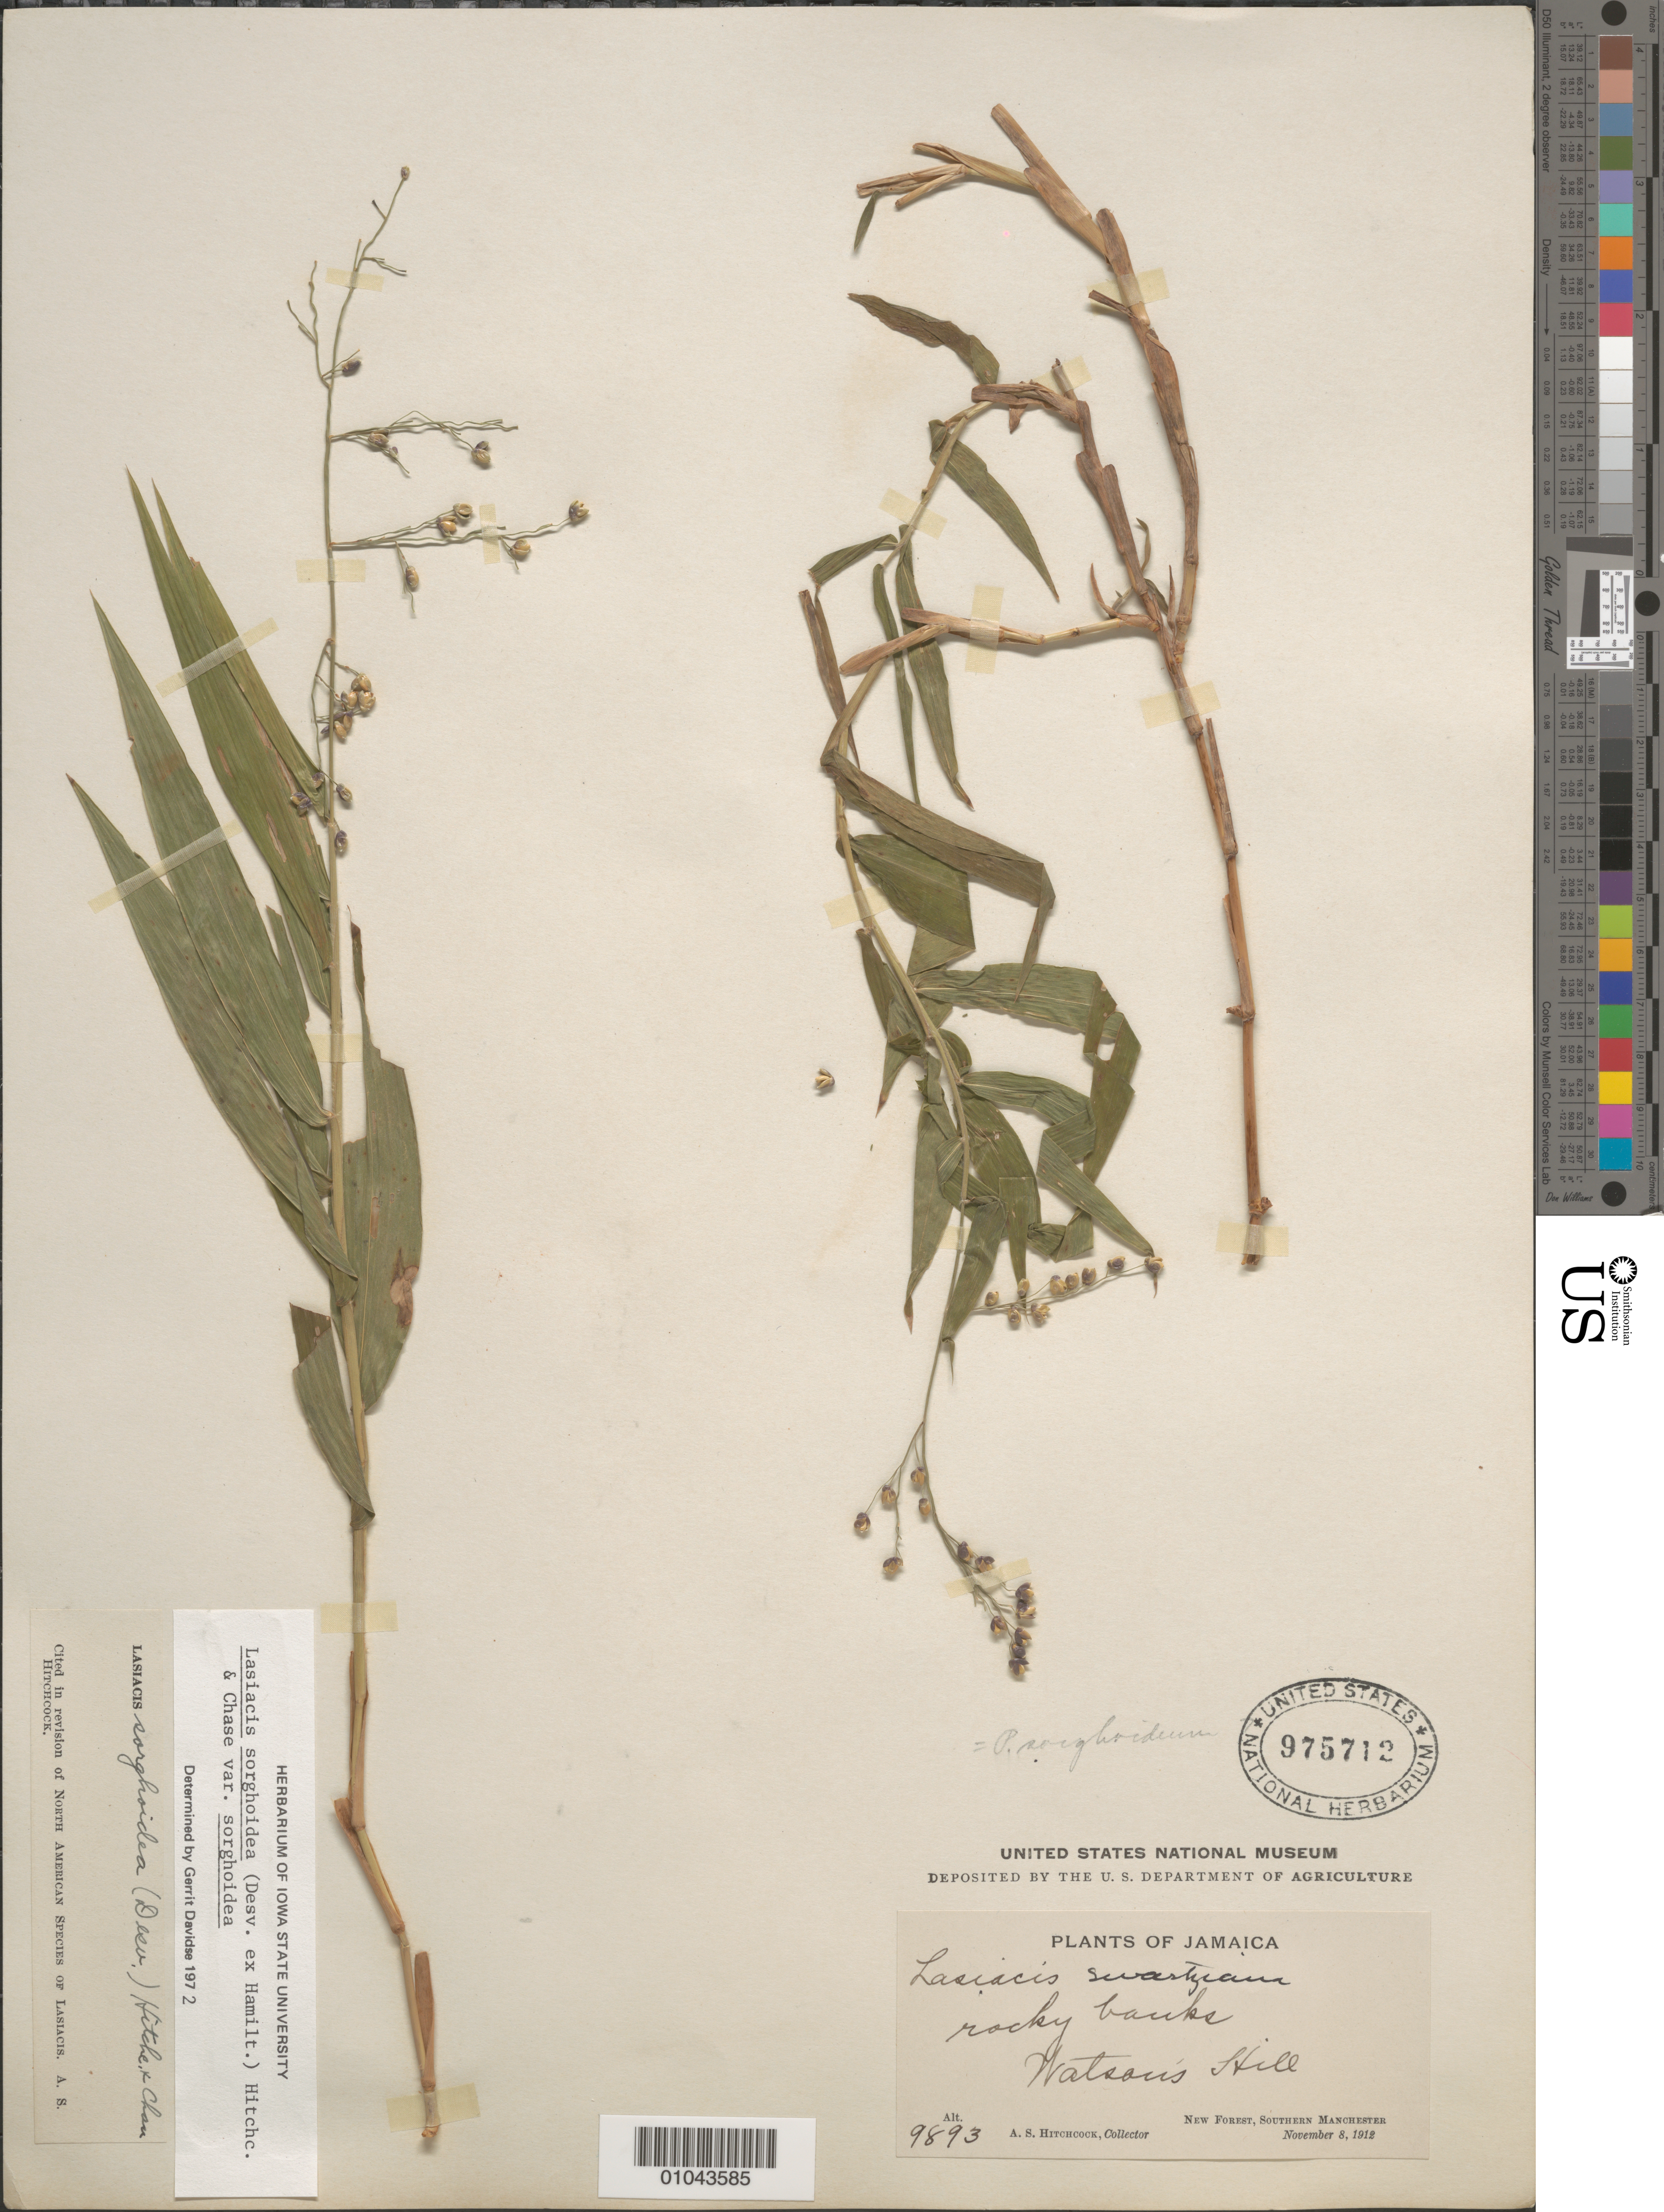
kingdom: Plantae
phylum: Tracheophyta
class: Liliopsida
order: Poales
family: Poaceae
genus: Lasiacis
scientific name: Lasiacis sorghoidea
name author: (Desv. ex Ham.) Hitchc. & Chase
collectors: A. S. Hitchcock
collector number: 9893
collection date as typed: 08 Nov 1912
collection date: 1912-11-08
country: Jamaica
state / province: Manchester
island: Jamaica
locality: New Forest, Southern Manchester, Rocky banks, Watson's Hill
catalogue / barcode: US 975712